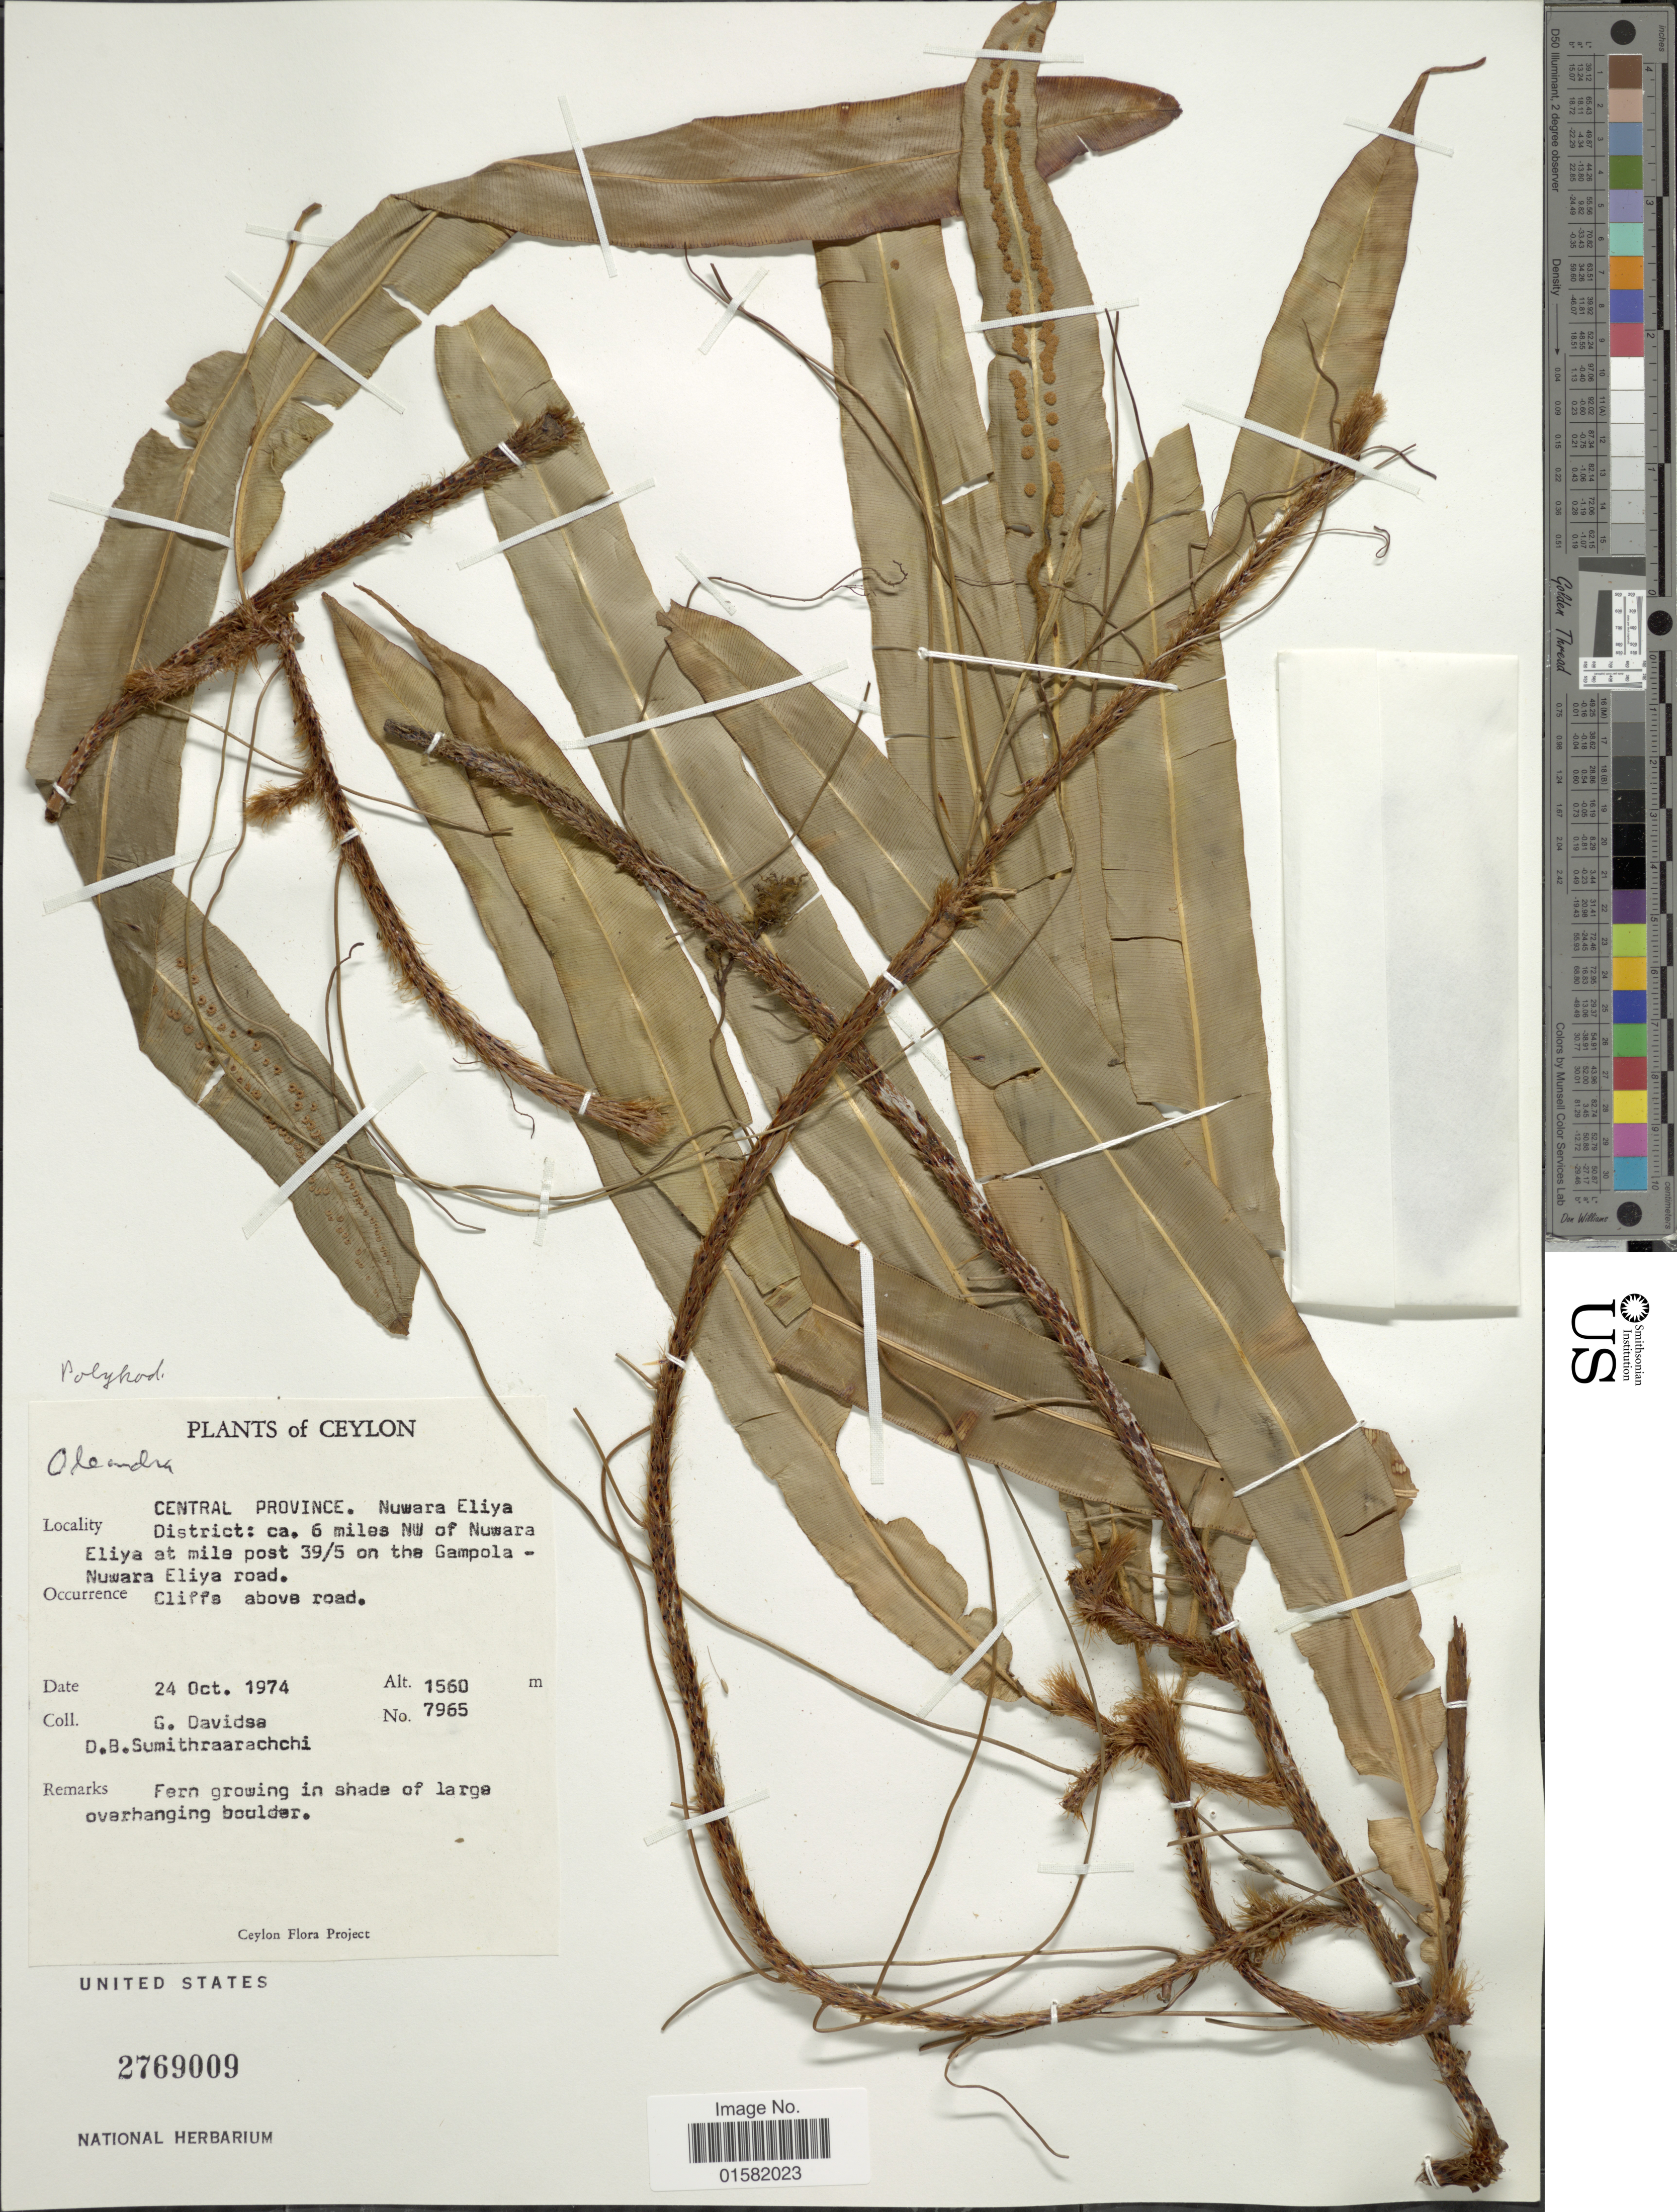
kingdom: Plantae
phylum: Tracheophyta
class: Polypodiopsida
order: Polypodiales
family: Oleandraceae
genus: Oleandra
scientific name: Oleandra sp.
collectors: G. Davidse & D. B. Sumithraarachchi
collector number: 1560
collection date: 1974-10-24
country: Sri Lanka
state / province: Central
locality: Ceylon, Central Province, Nuwara Eliya District: ca. 6 miles of Nuwara Eliya at mile post 39/5 on the Gampola-Nuwara Eliya road.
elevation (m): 1560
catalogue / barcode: US 2769009